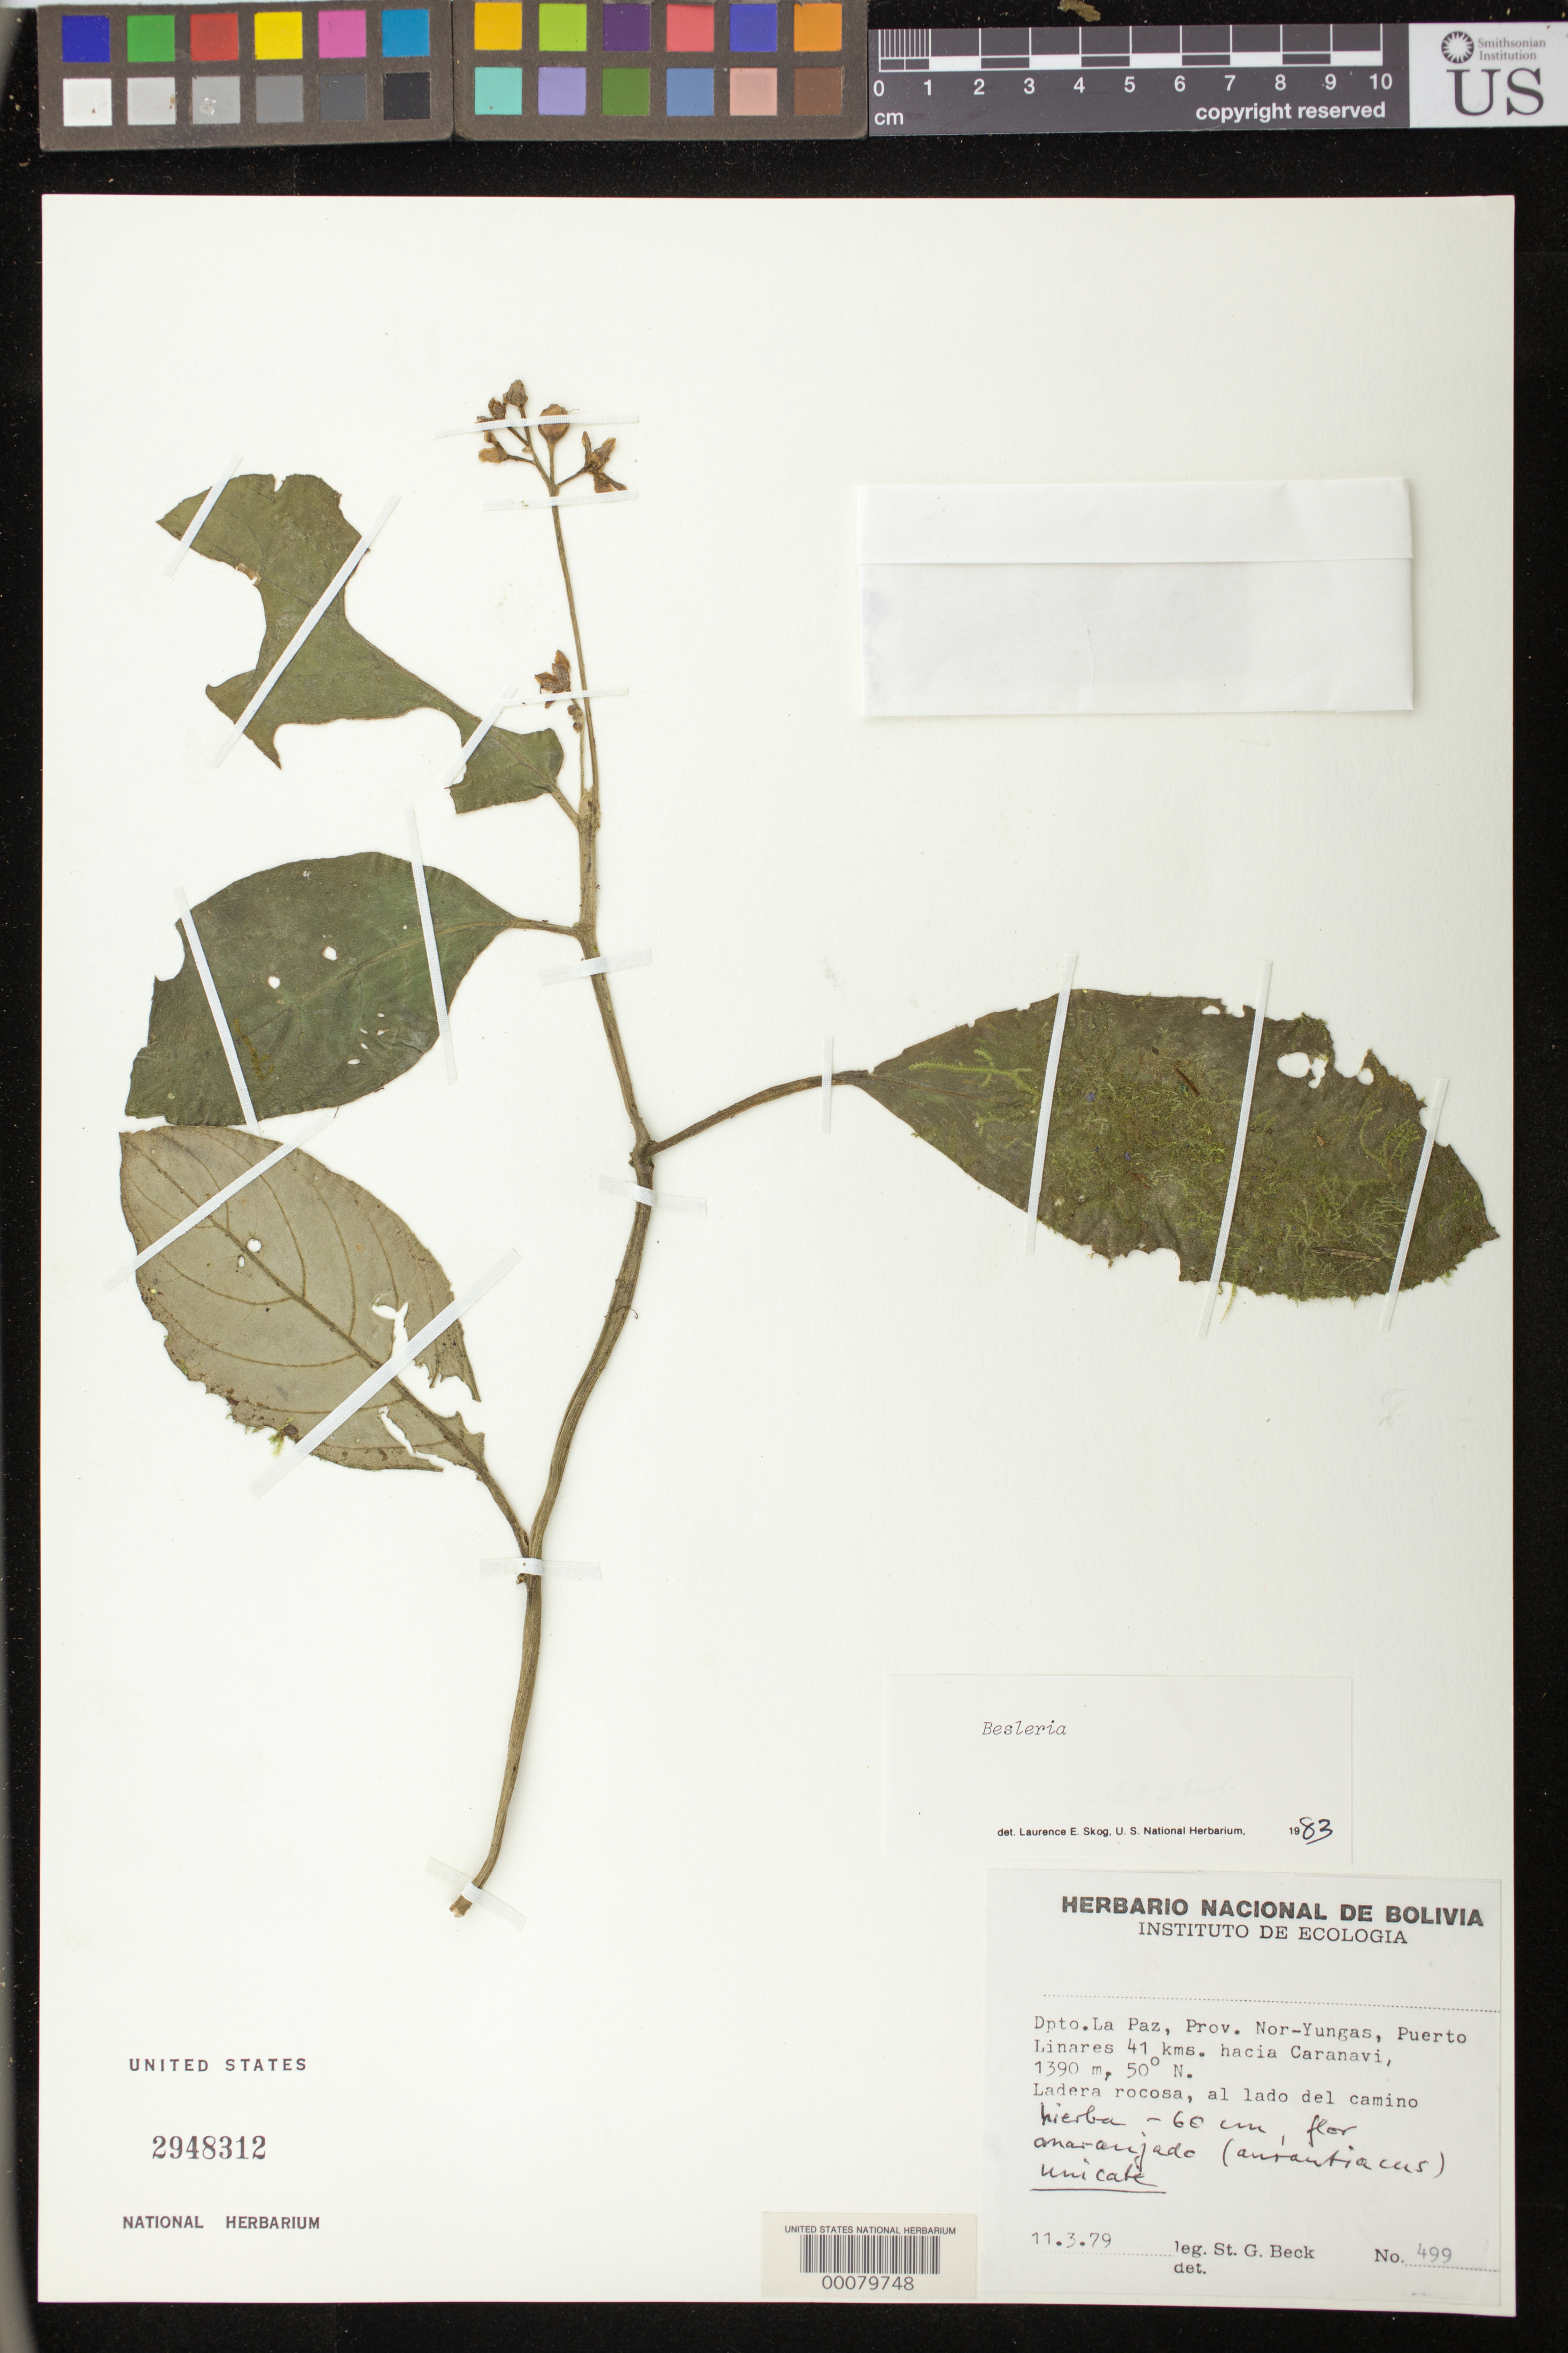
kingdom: Plantae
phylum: Tracheophyta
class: Magnoliopsida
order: Lamiales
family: Gesneriaceae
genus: Besleria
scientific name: Besleria sp.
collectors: S. G. Beck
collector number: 499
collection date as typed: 11 Mar 1979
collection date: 1979-03-11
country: Bolivia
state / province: La Paz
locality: Prov. Nor Yungas, Puerto Linares 41 km near Caranavi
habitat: Rocky slope, on the edge of the road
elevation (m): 1390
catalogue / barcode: US 2948312